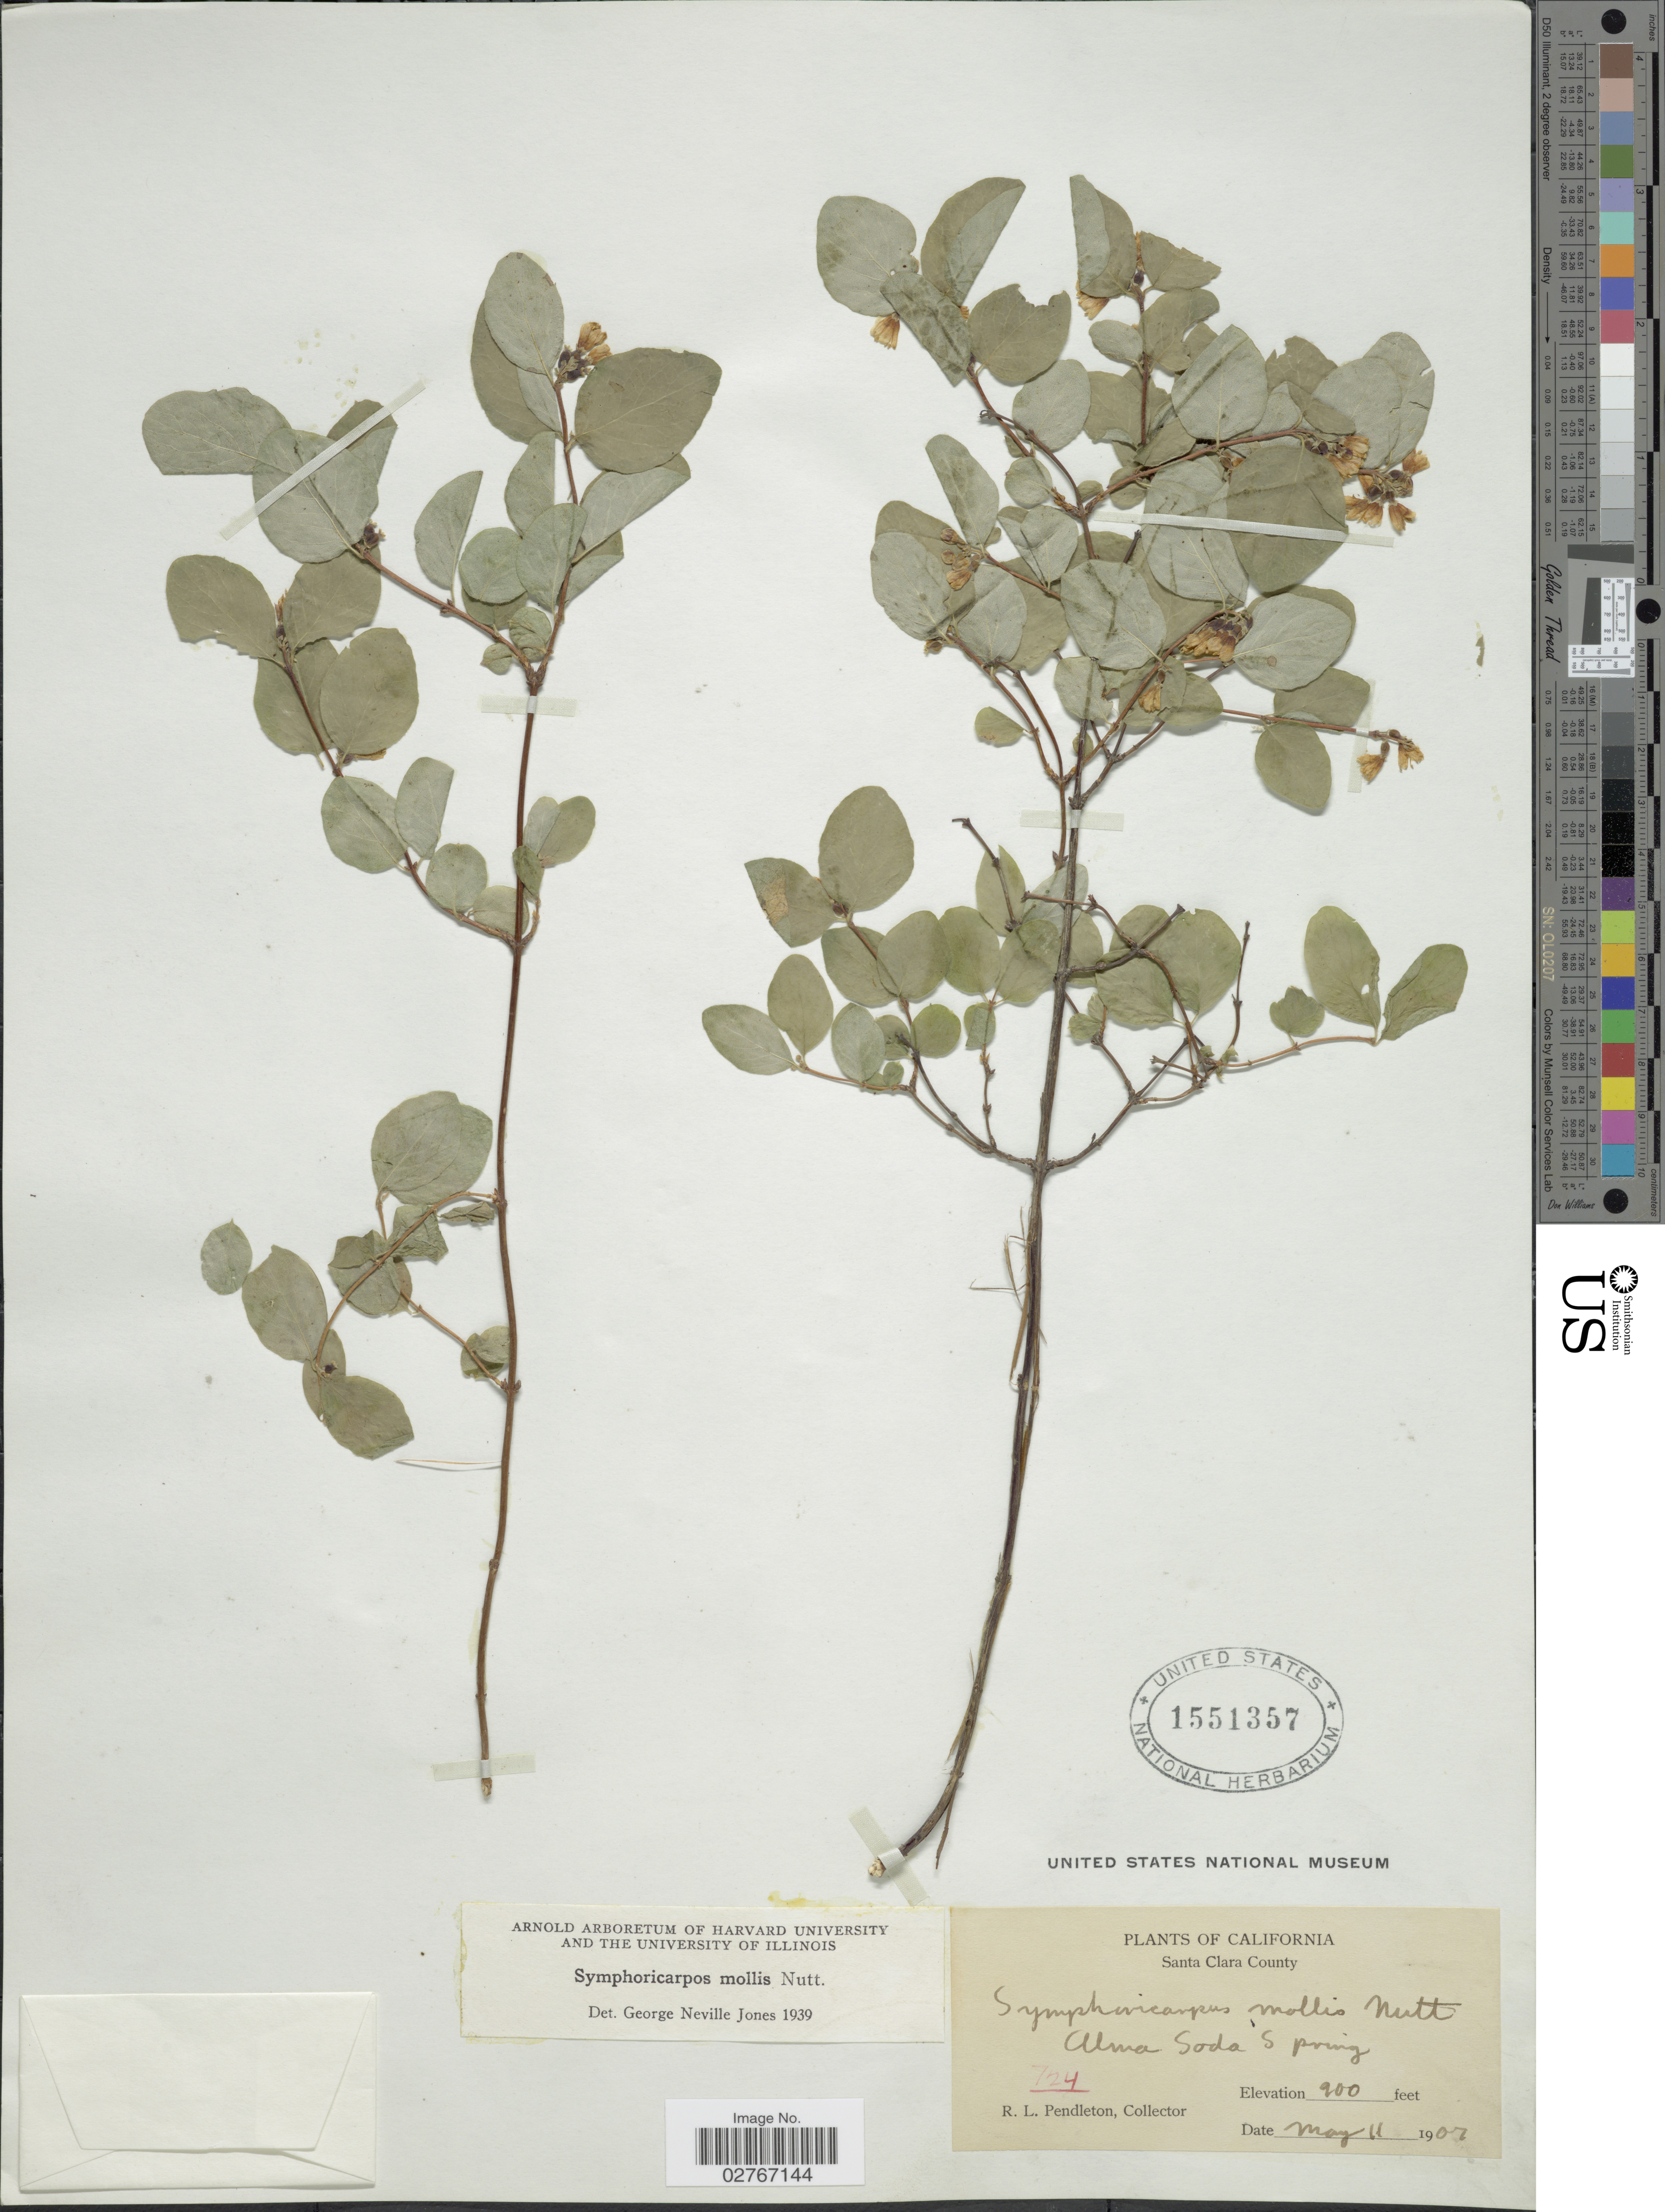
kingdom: Plantae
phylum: Tracheophyta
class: Magnoliopsida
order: Dipsacales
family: Caprifoliaceae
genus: Symphoricarpos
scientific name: Symphoricarpos mollis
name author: Nutt.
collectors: R. Pendleton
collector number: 724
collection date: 1907-05-11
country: United States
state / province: California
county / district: Santa Clara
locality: Santa Clara County, Alma Soda Spring.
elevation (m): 274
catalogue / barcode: US 1551357